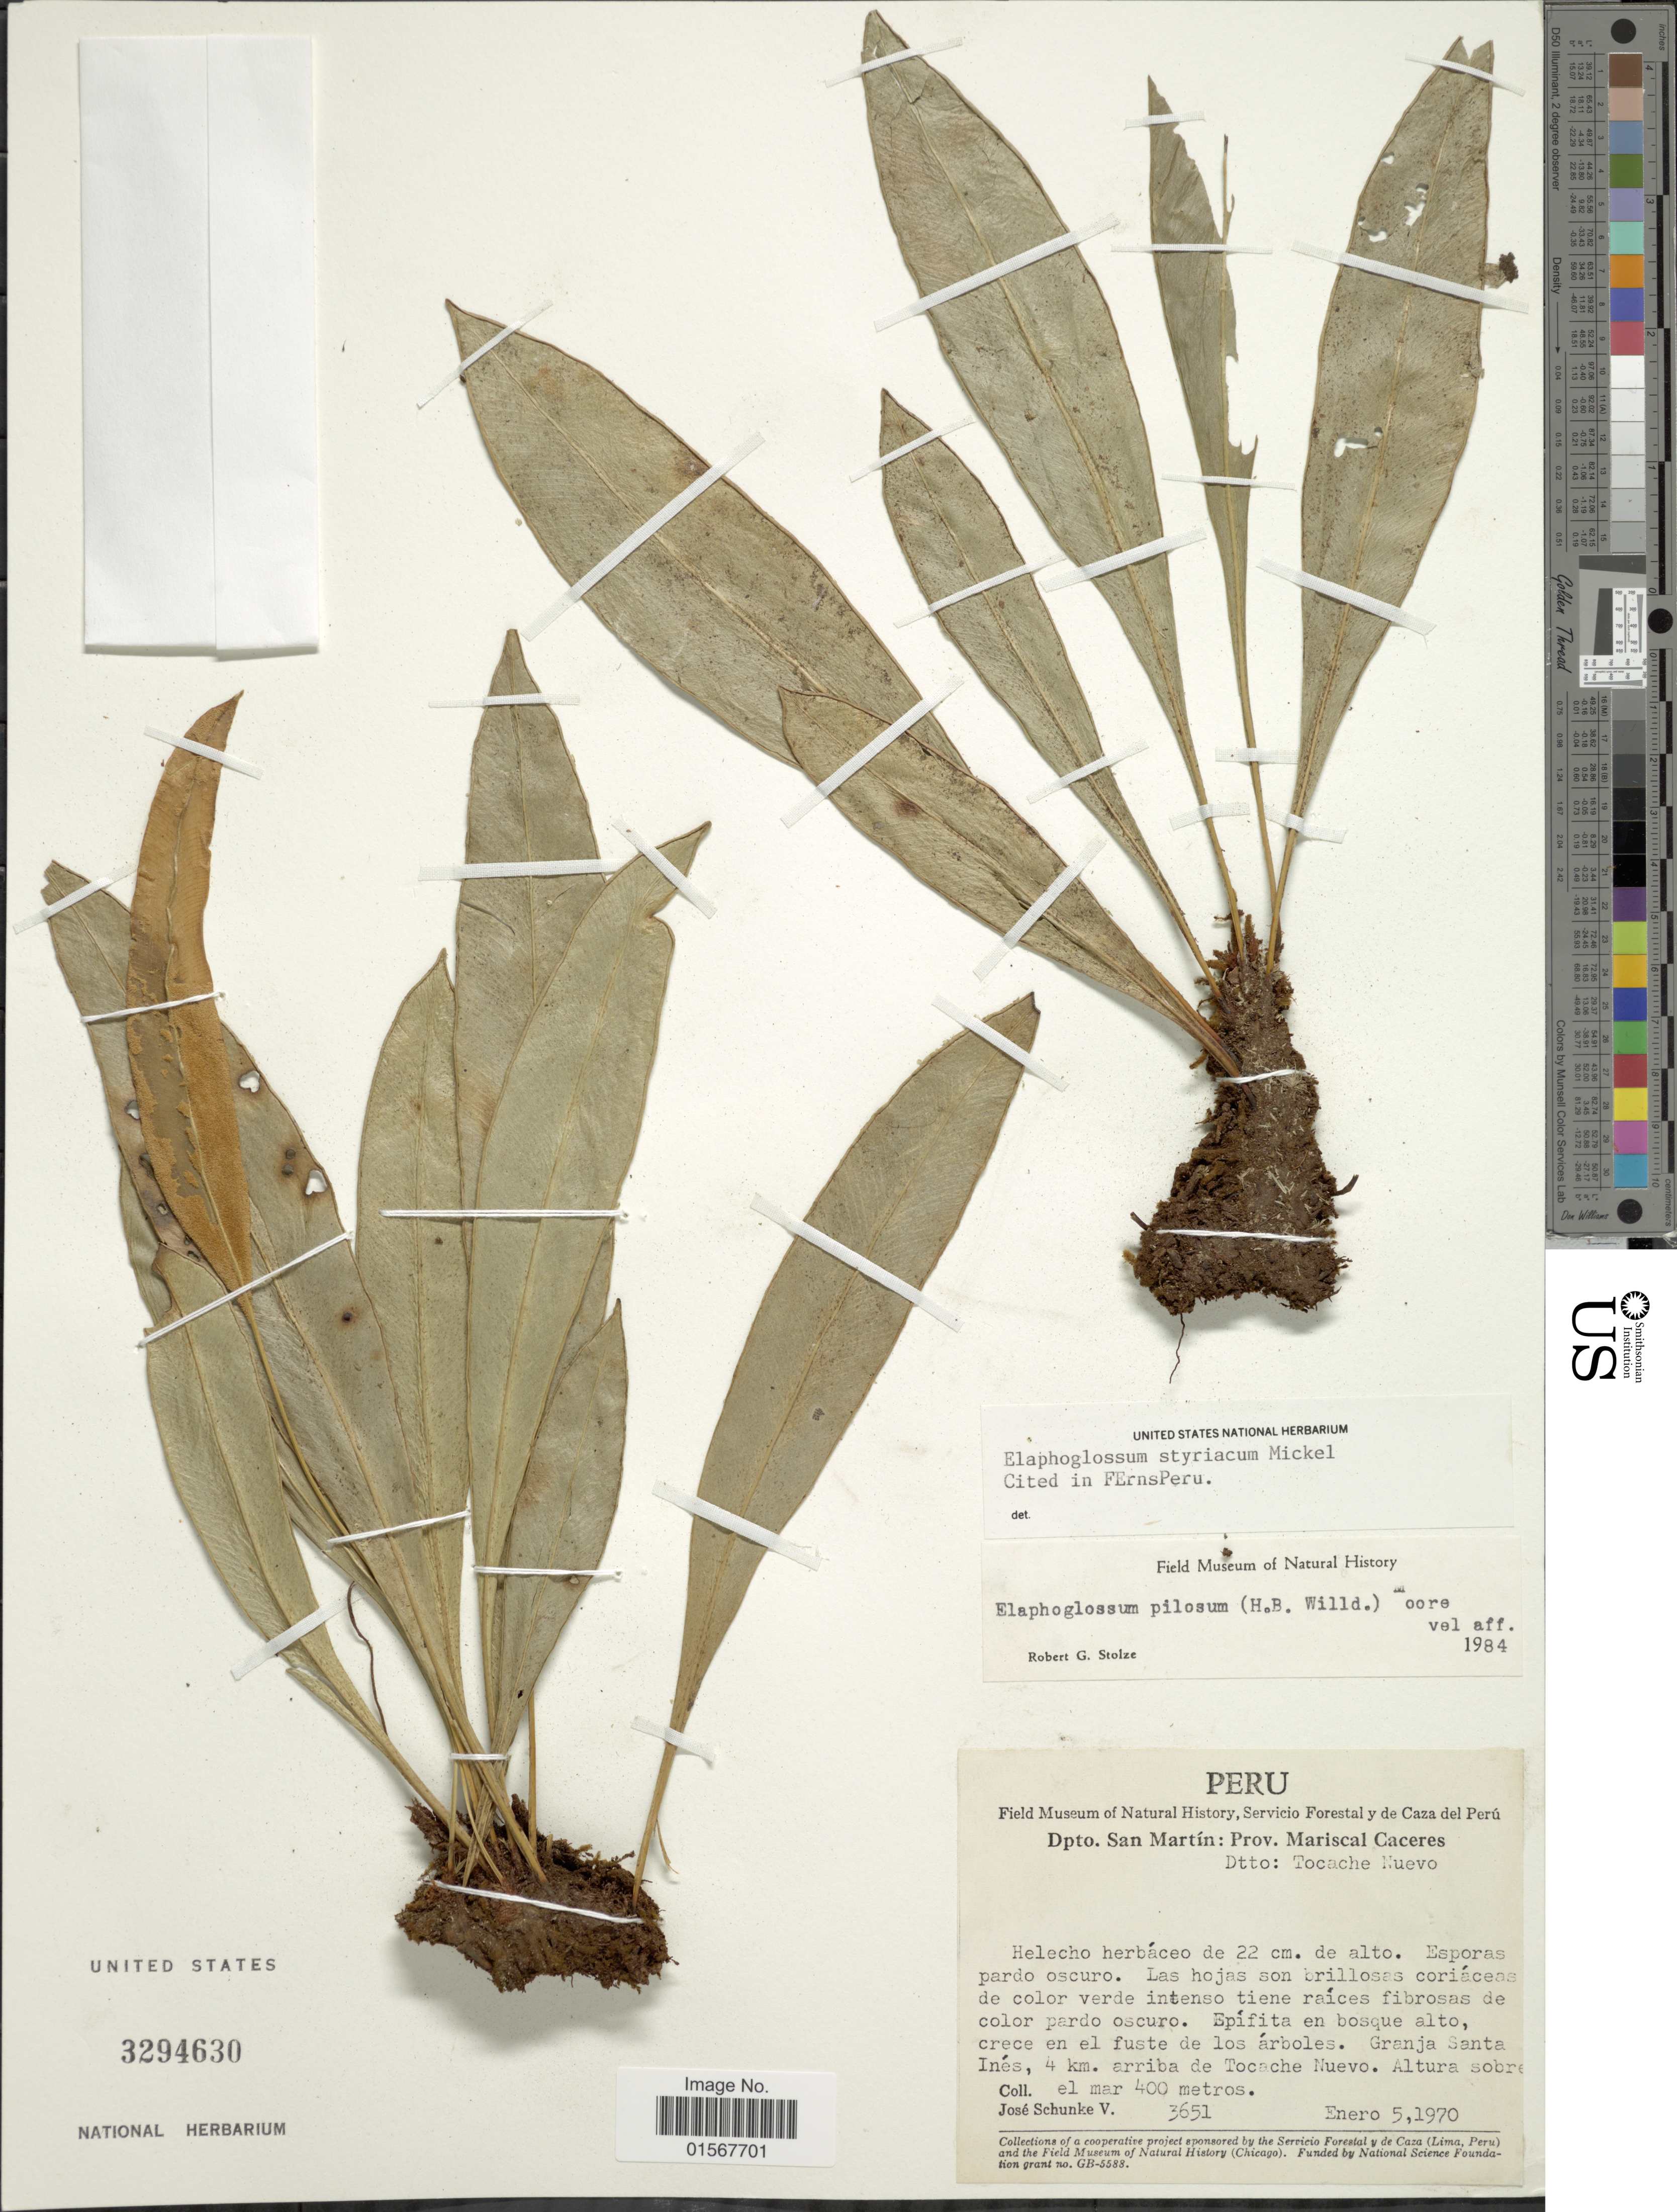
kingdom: Plantae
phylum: Tracheophyta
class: Polypodiopsida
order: Polypodiales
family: Dryopteridaceae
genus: Elaphoglossum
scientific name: Elaphoglossum styriacum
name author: Mickel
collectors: J. Schunke Vigo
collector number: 3651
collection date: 1970-01-05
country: Peru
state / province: San Martín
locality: Dpto. San Martin: Prov. Mariscal Caceres, Dtto: Tocache Nuevo, Granja Santa Ines, 4 km. arriba de Tocache Nuevo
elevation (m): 400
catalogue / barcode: US 3294630